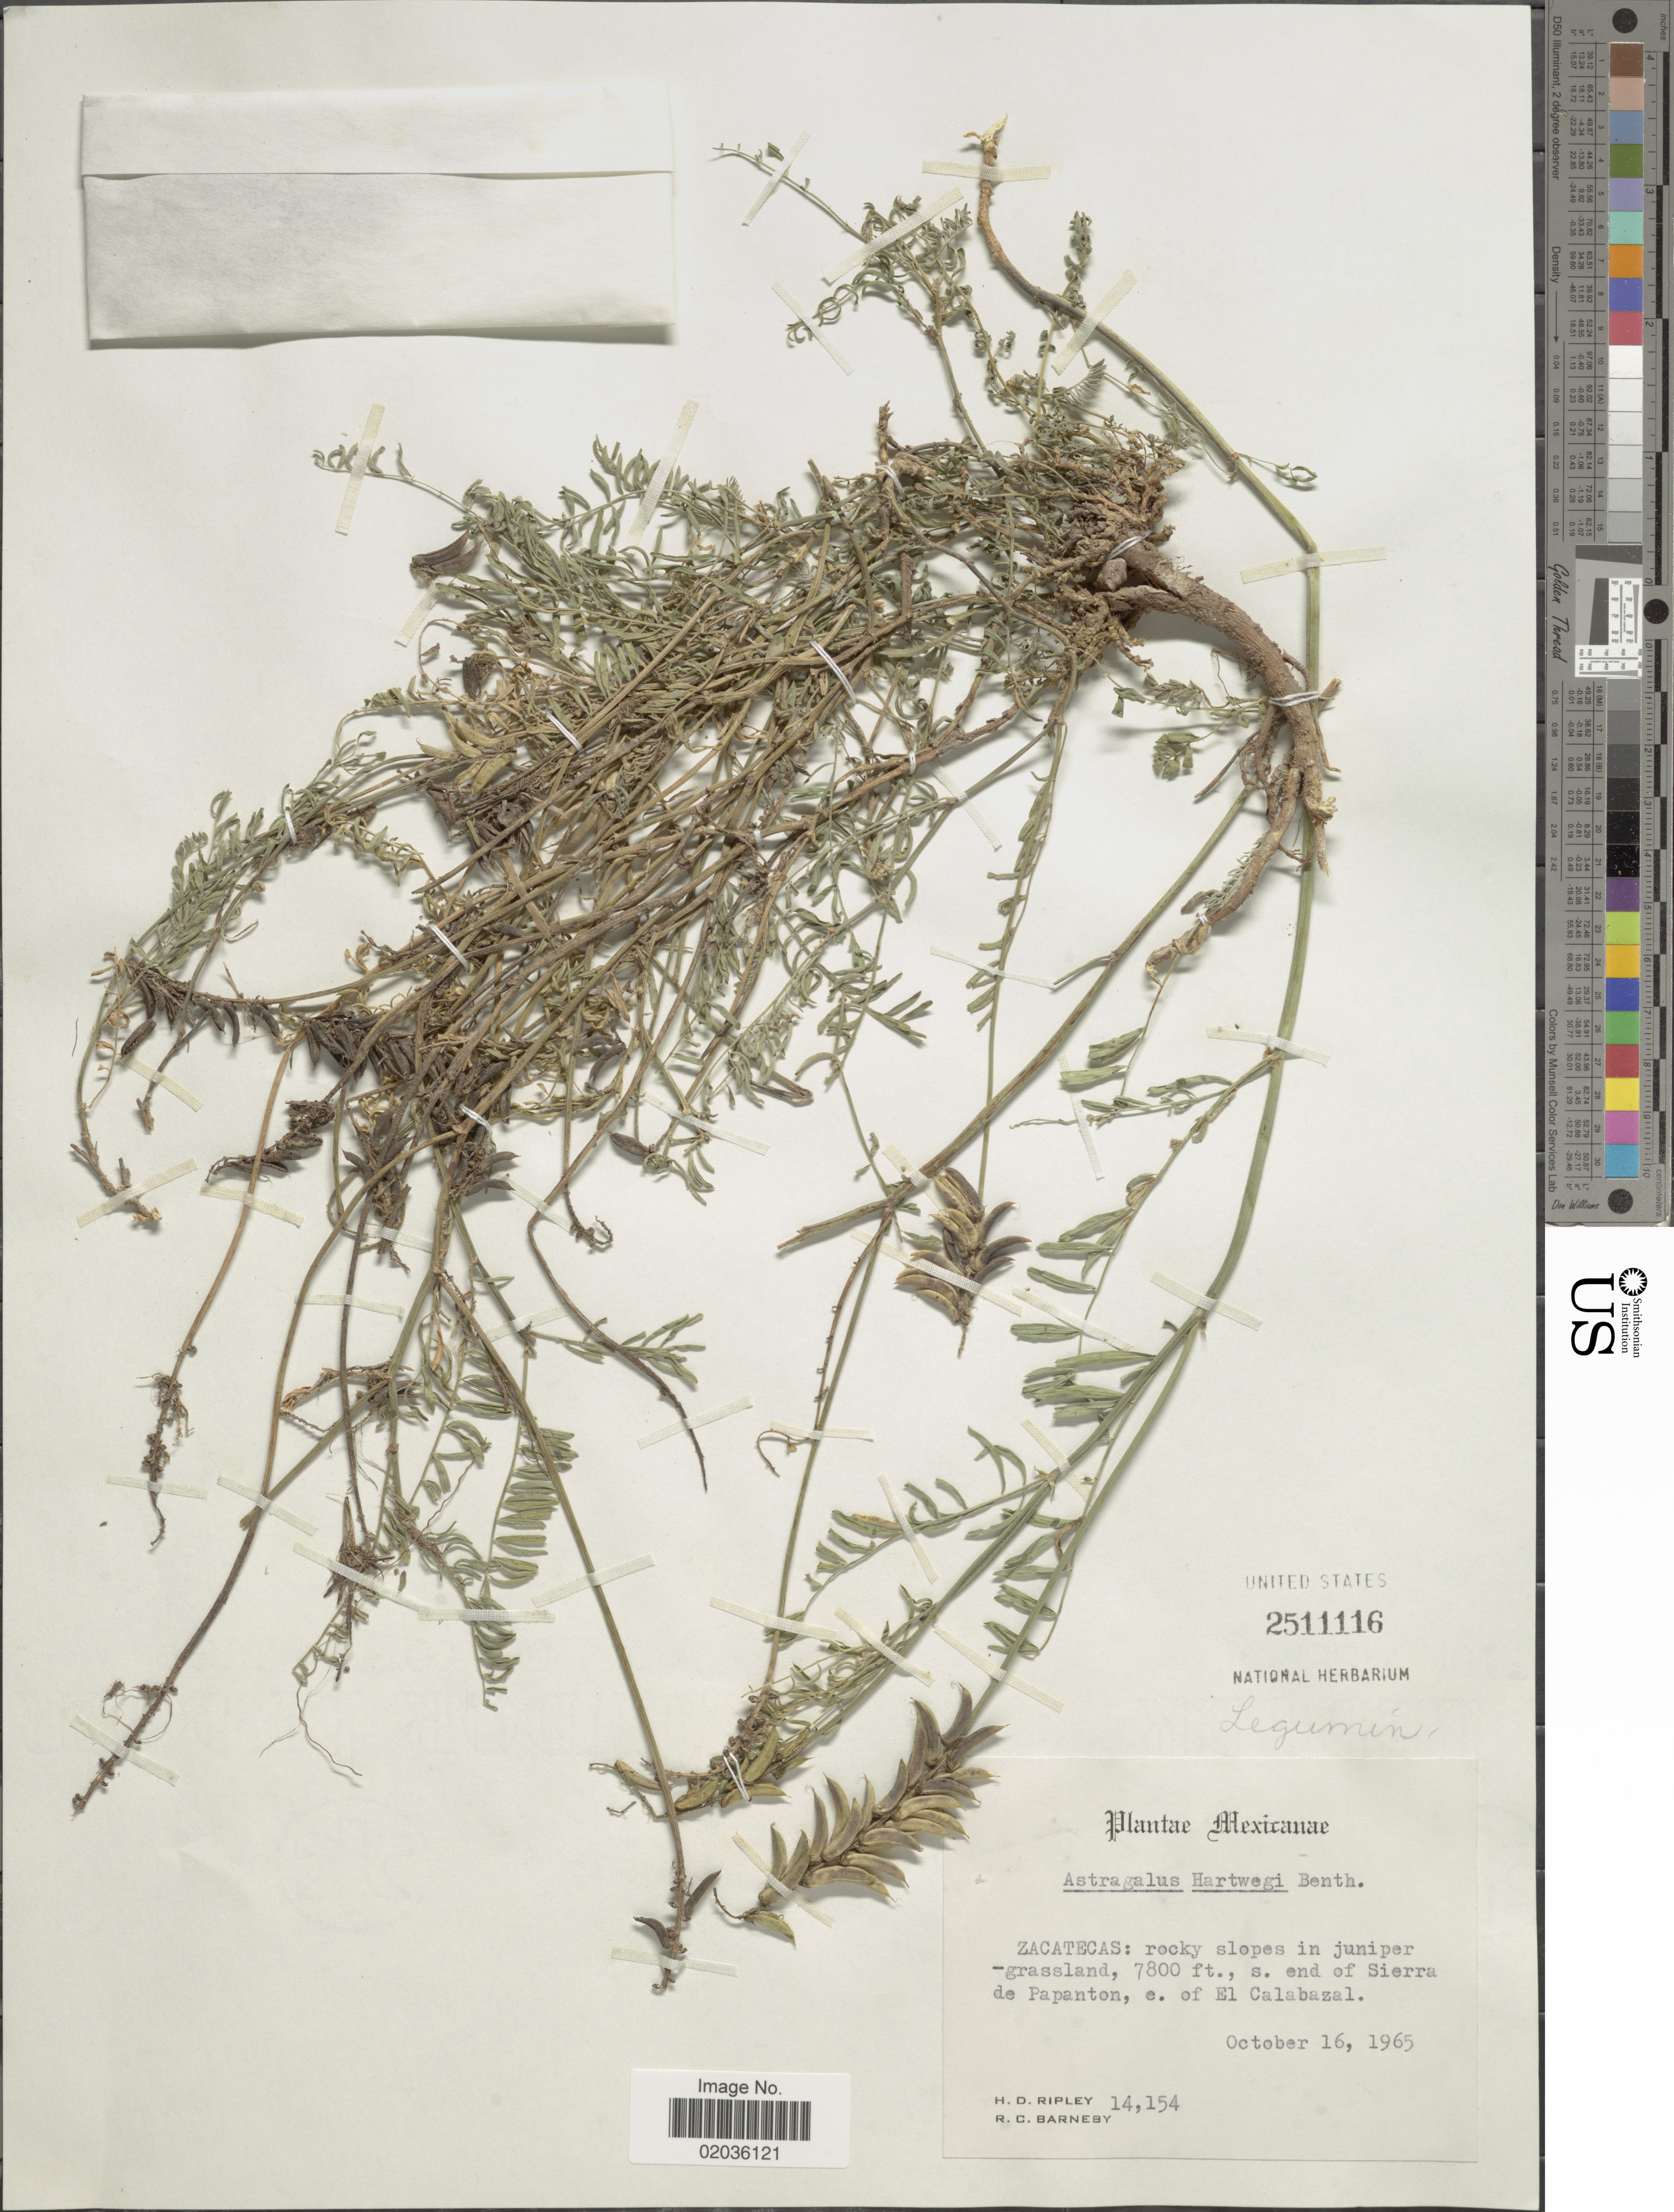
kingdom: Plantae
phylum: Tracheophyta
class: Magnoliopsida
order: Fabales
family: Fabaceae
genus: Astragalus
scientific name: Astragalus hartwegii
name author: Benth.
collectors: H. Ripley & R. C. Barneby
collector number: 14154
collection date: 1965-10-16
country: Mexico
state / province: Zacatecas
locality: Rocky slopes in juniper-grassland., s end of Sierra de Papanton, e. of El Calabazal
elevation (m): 2377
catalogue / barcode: US 2511116